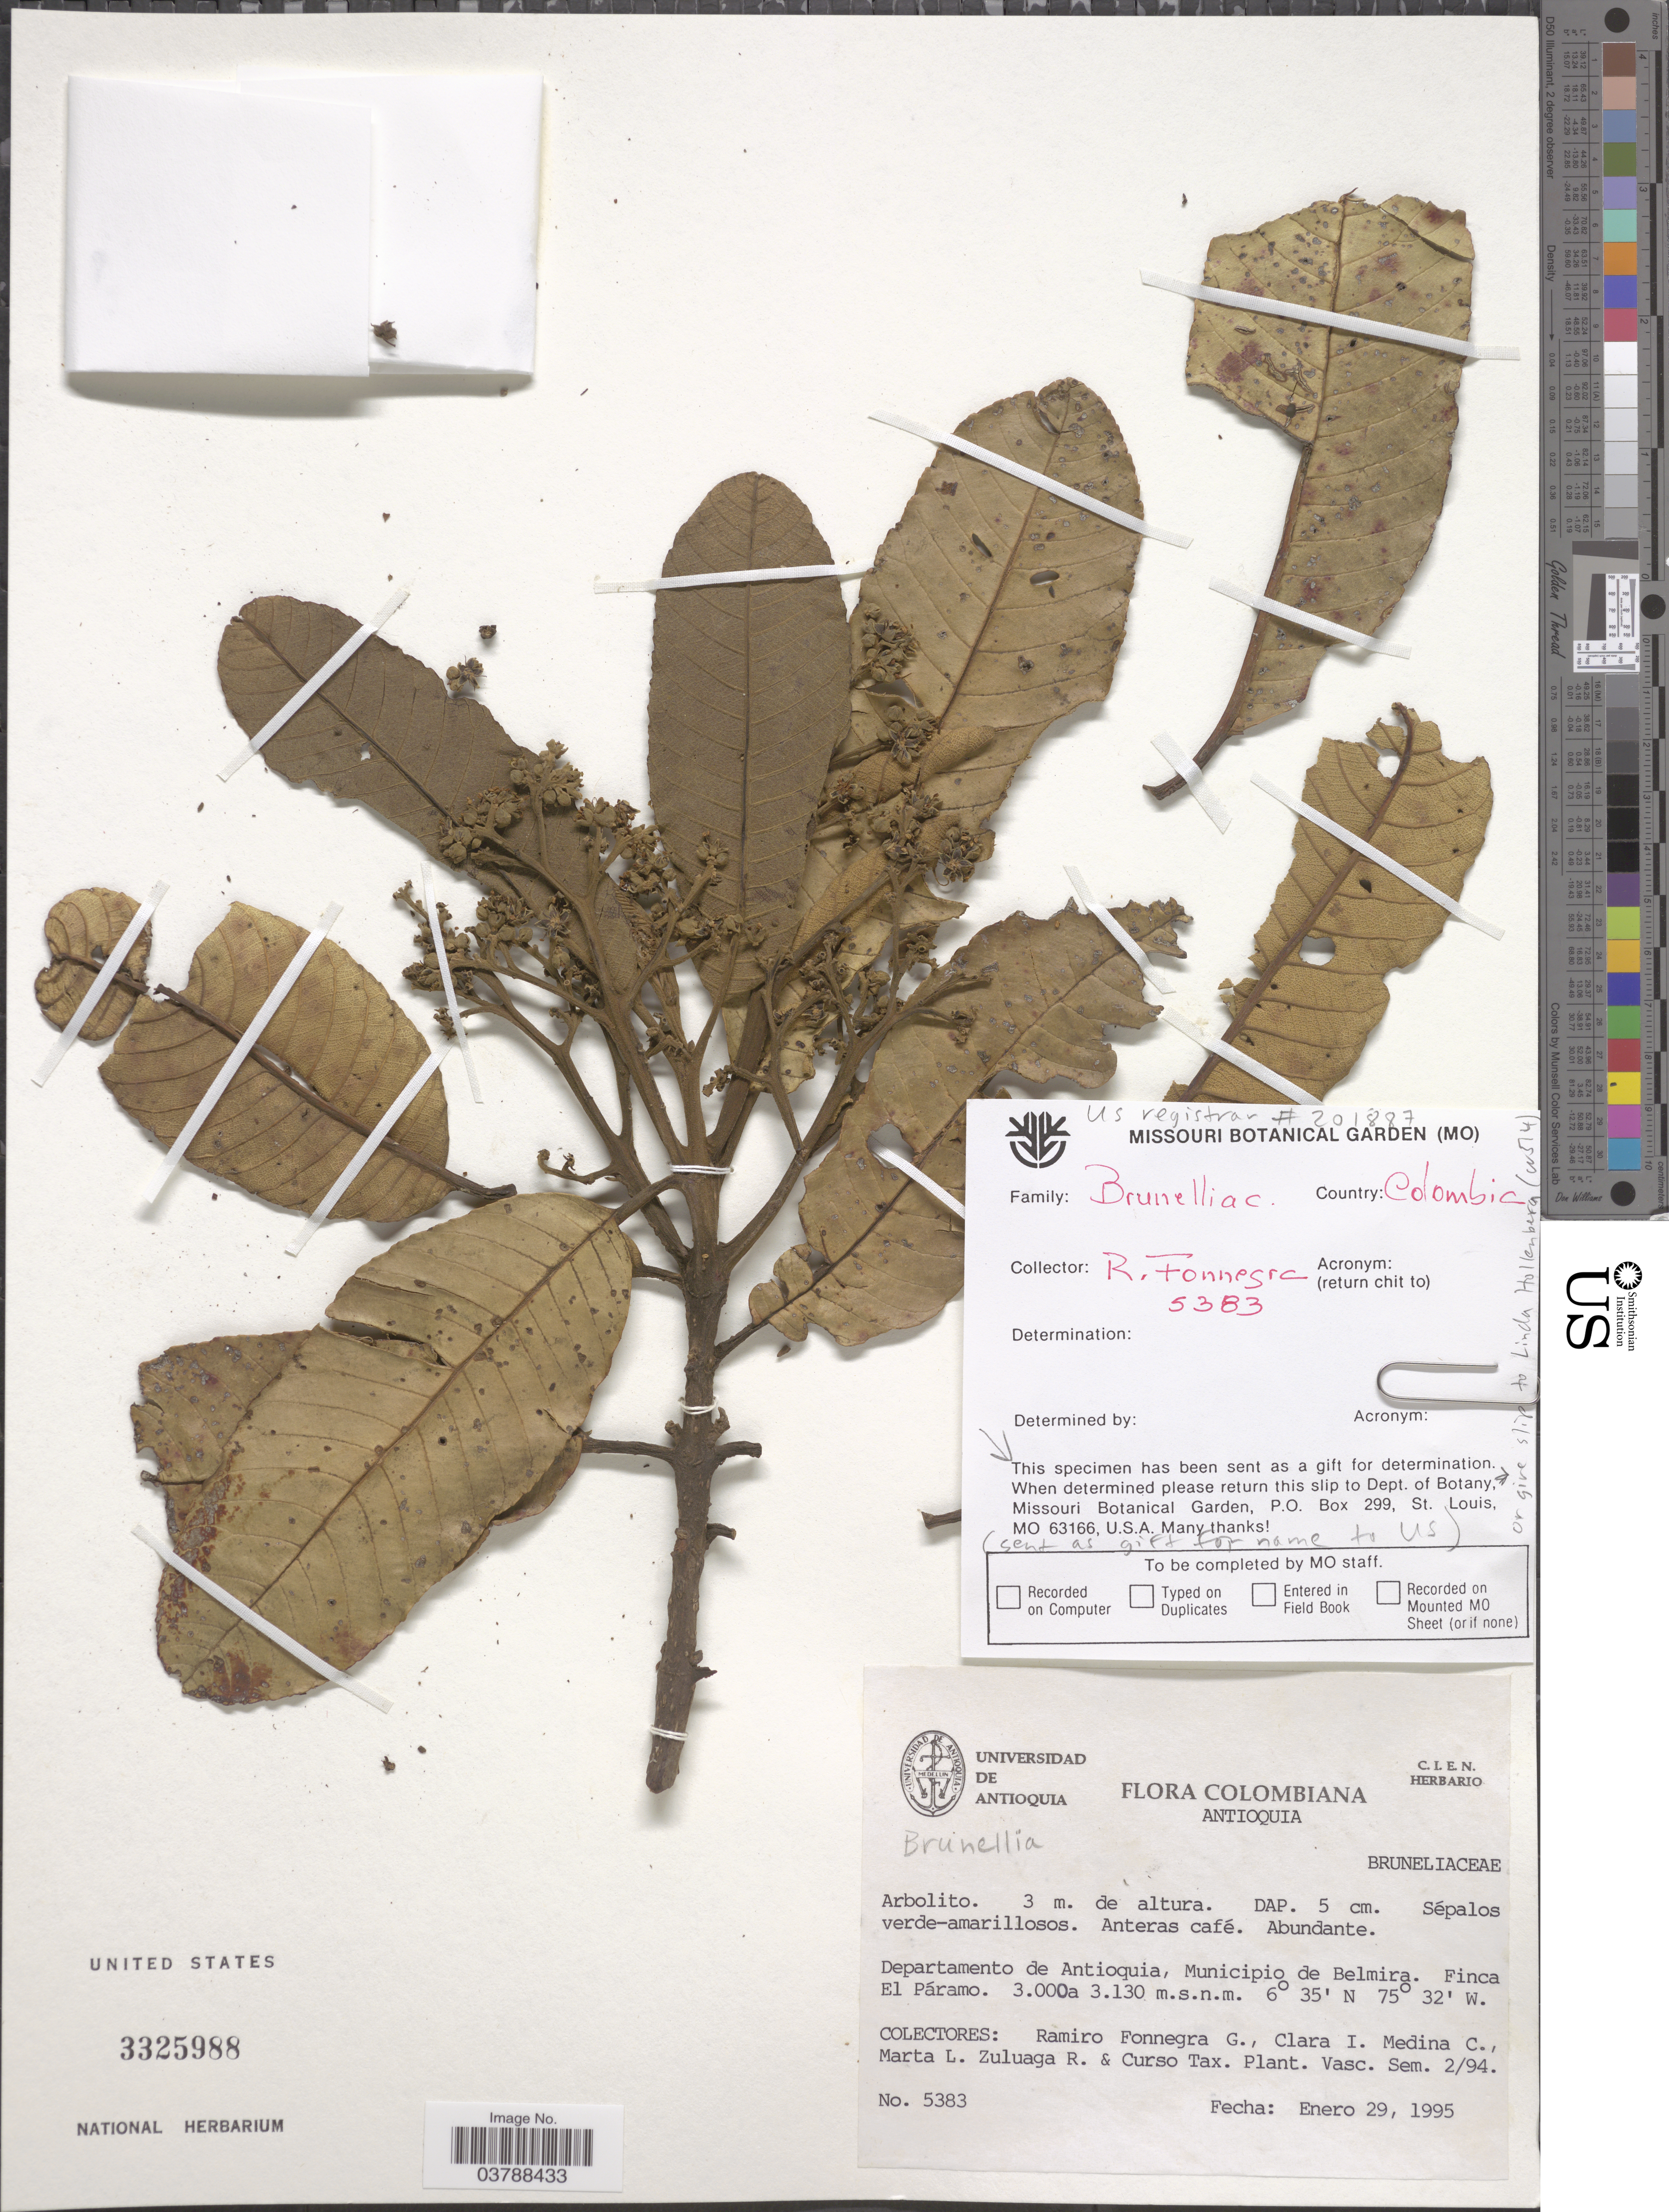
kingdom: Plantae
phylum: Tracheophyta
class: Magnoliopsida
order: Oxalidales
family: Brunelliaceae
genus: Brunellia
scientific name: Brunellia sp.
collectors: R. Fonnegra G., C. Medina C., M. Zuluaga R. & Curso Tax. Plant. Vasc. Sem. 2/94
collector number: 5383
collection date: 1995-01-29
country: Colombia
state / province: Antioquia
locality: Departamento de Antioquia, Municipio de Belmira. Finca El Páramo.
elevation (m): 3000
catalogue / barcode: US 3325988